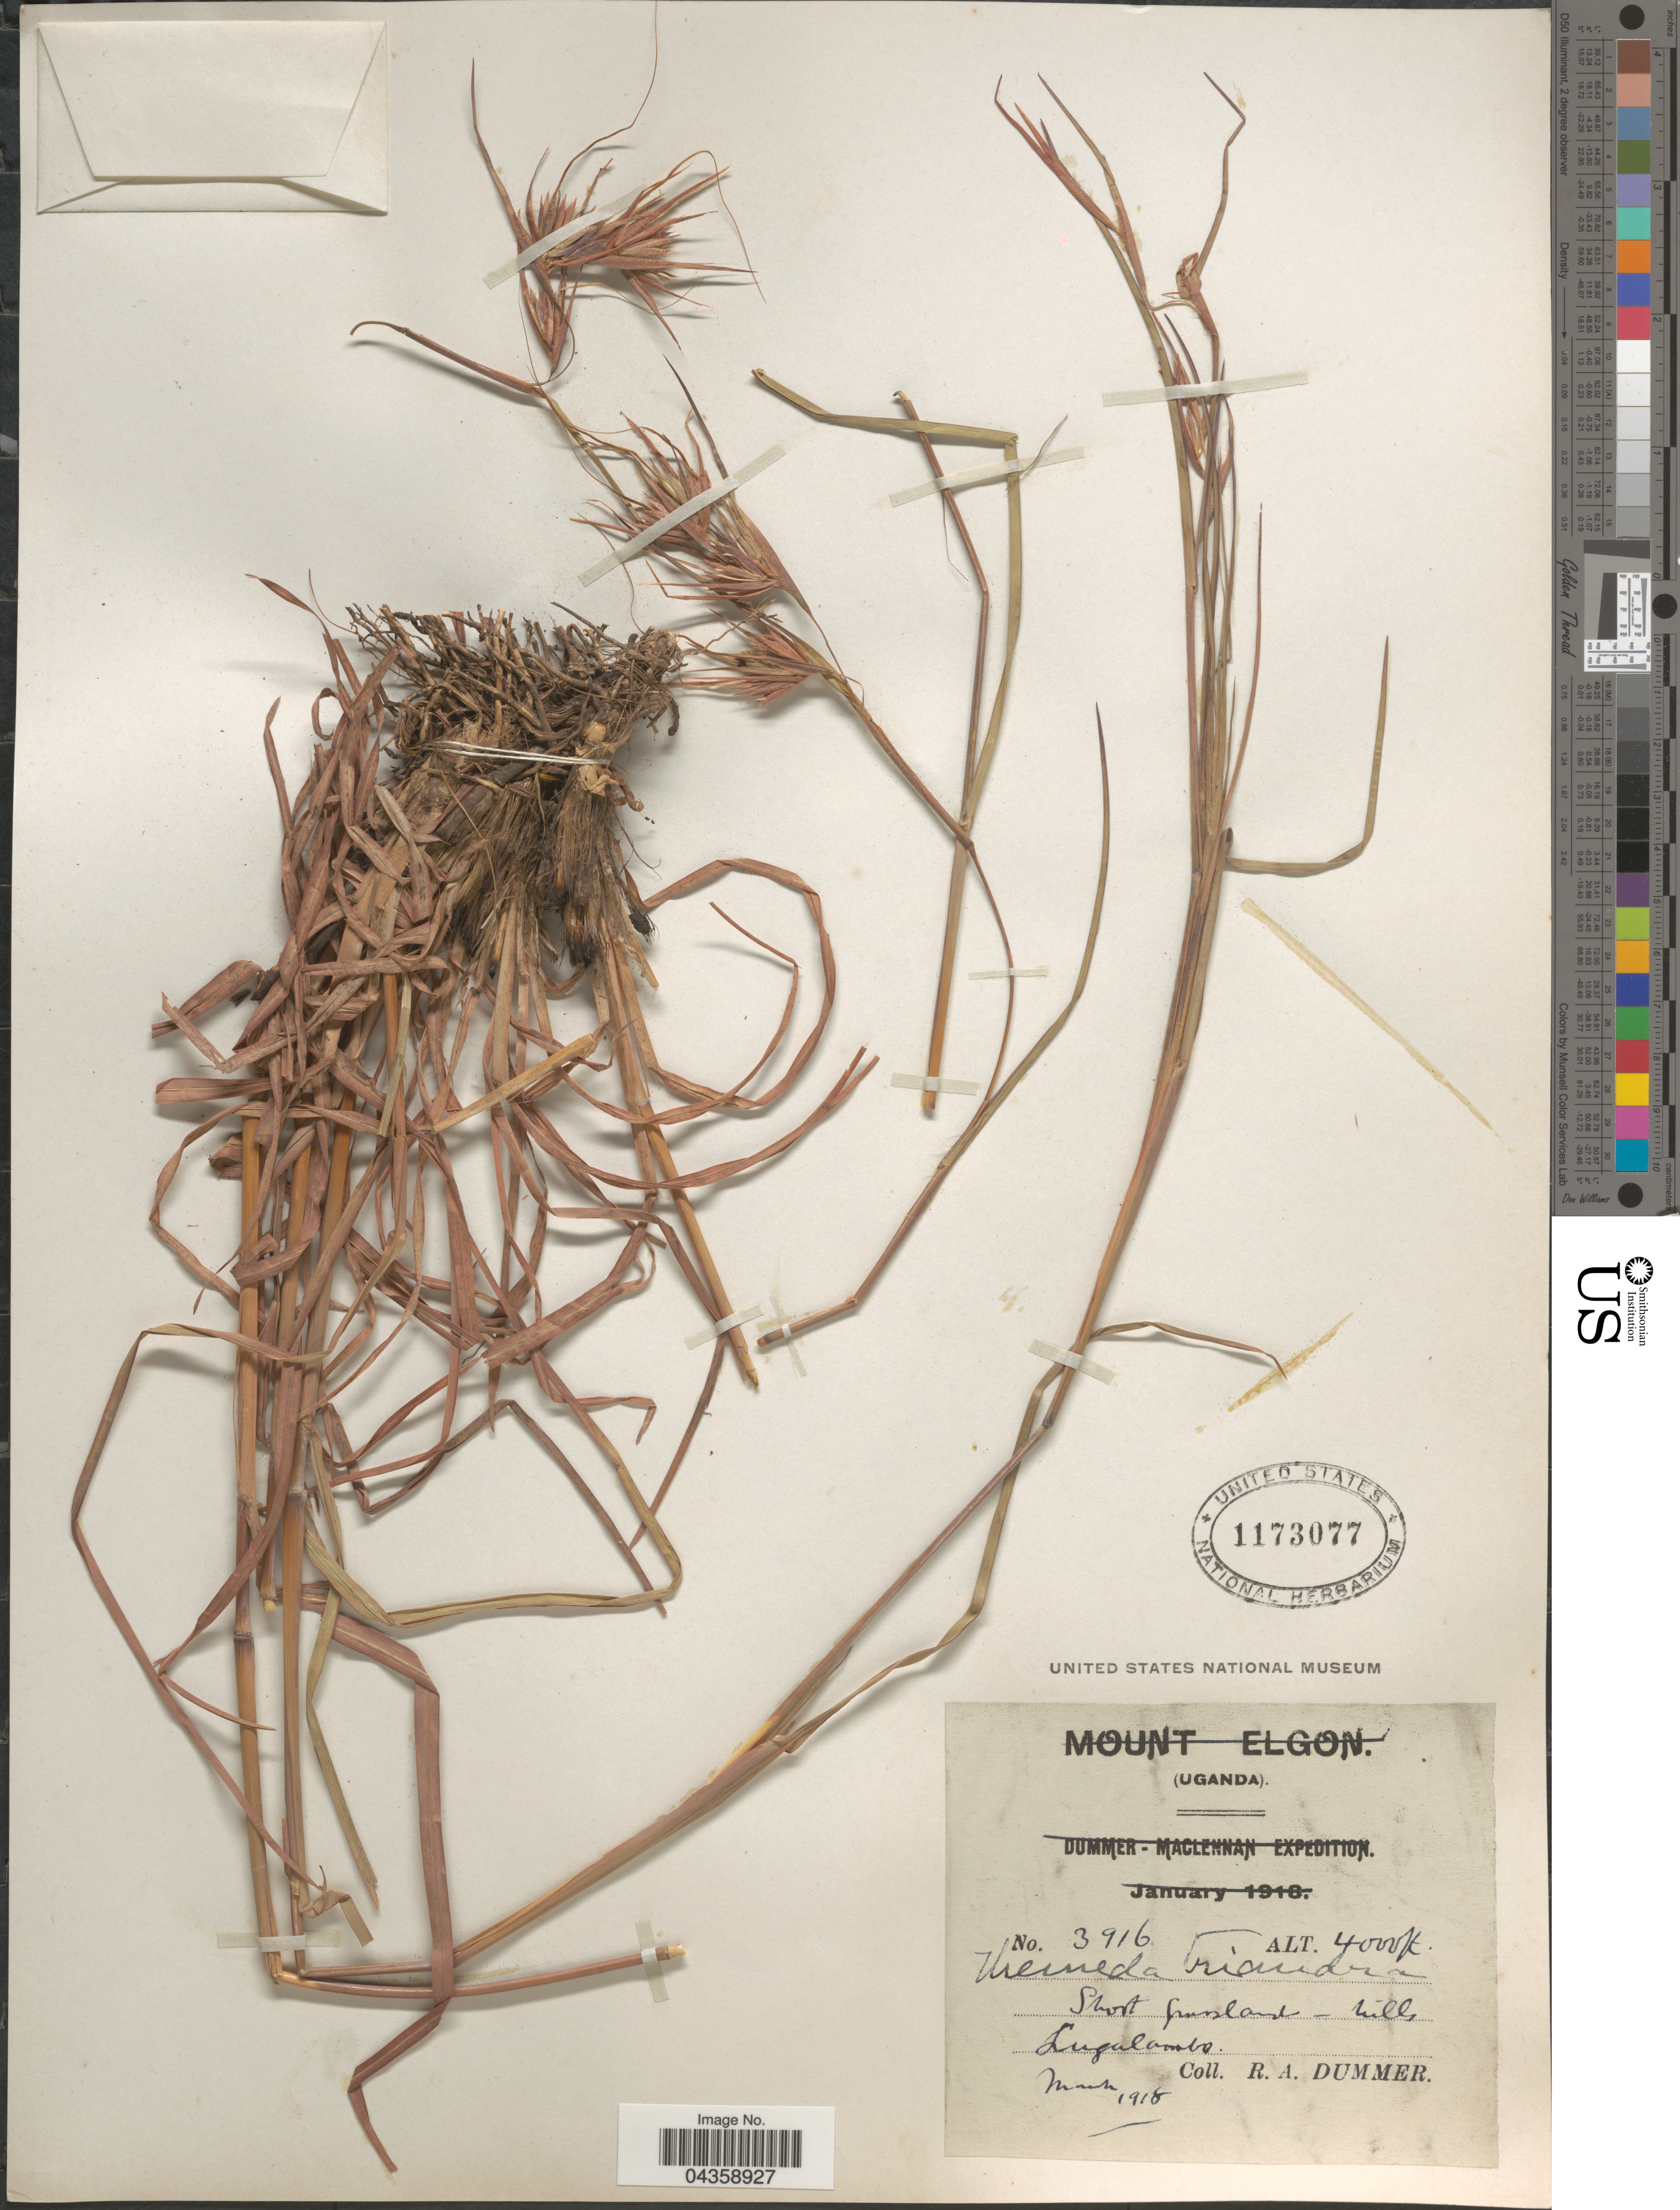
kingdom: Plantae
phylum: Tracheophyta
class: Liliopsida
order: Poales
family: Poaceae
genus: Themeda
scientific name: Themeda triandra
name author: Forssk.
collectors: R. Dümmer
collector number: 3916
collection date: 1918-03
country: Uganda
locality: Lugulambo.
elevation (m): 1219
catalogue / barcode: US 1173077